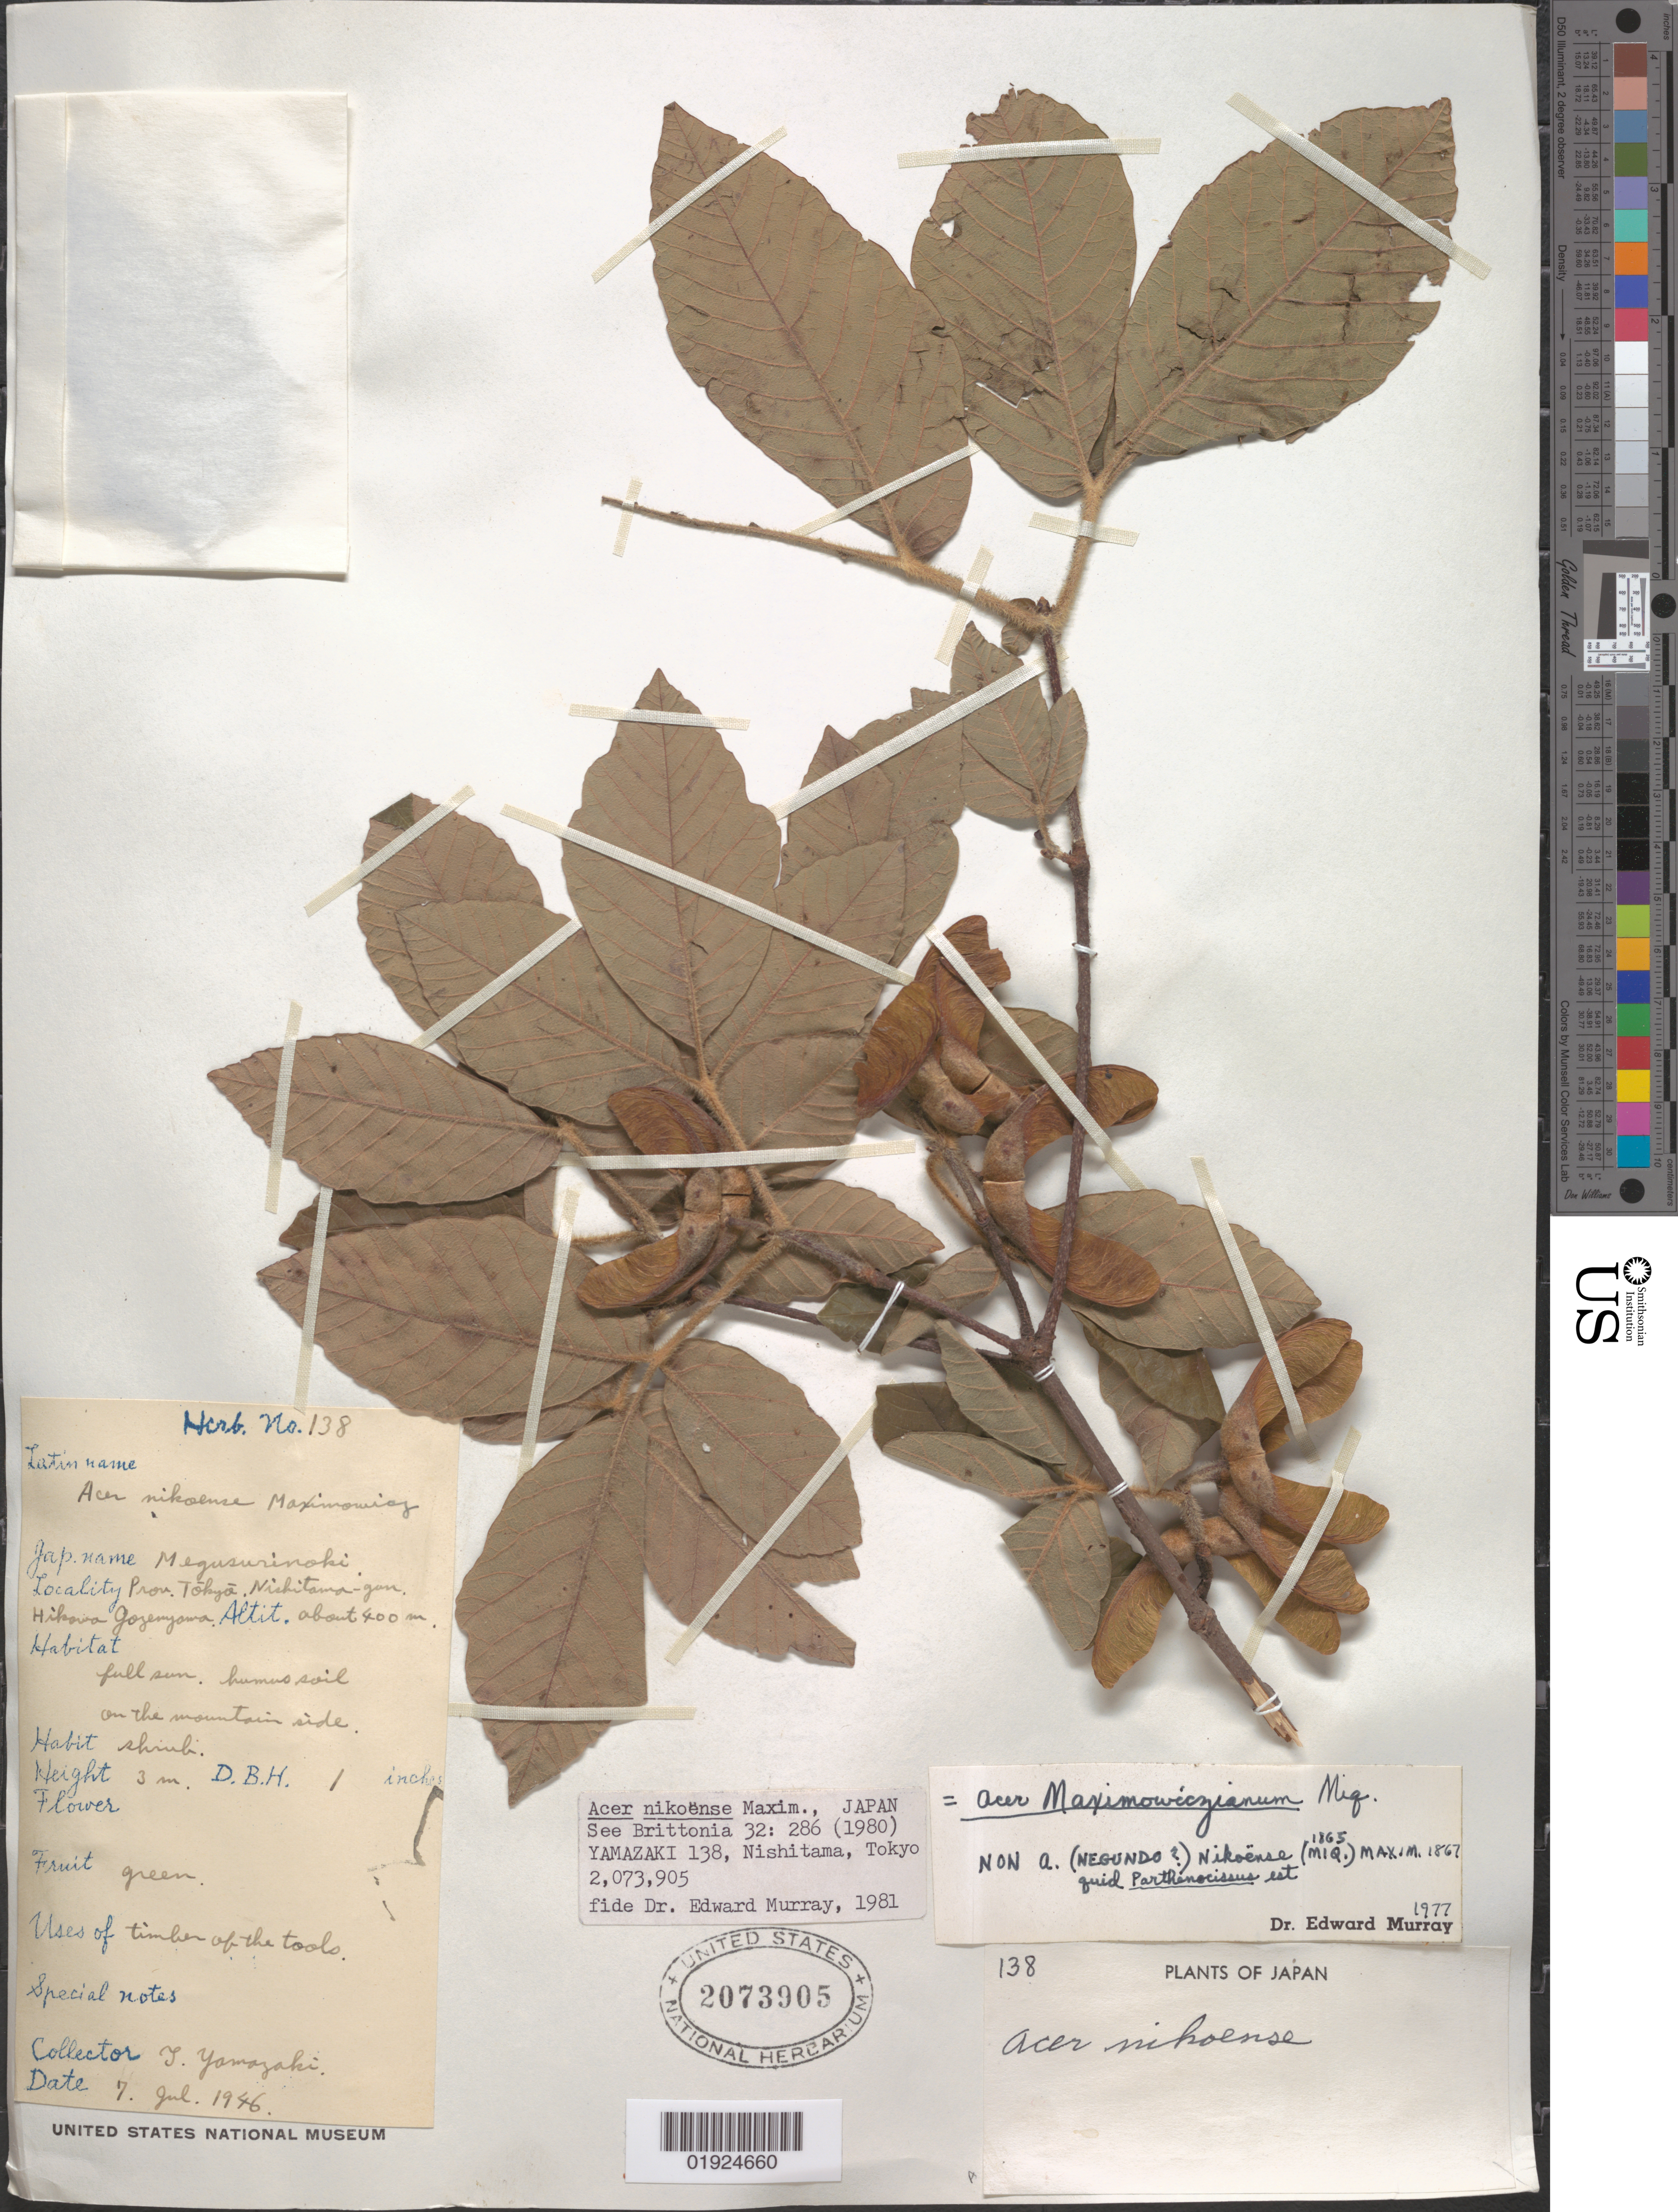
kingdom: Plantae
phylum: Tracheophyta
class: Magnoliopsida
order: Sapindales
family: Sapindaceae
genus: Acer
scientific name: Acer nikoense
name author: (Miq.) Maxim.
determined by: Murray, Edward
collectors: T. Yamazaki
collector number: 138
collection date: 1946-07-07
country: Japan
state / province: Tokyo, Federal City of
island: Honshu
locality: Nishitama-san, Hikawa Gozenyama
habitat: Full sun, humus soil. on the mountainside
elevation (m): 400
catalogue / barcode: US 2073905